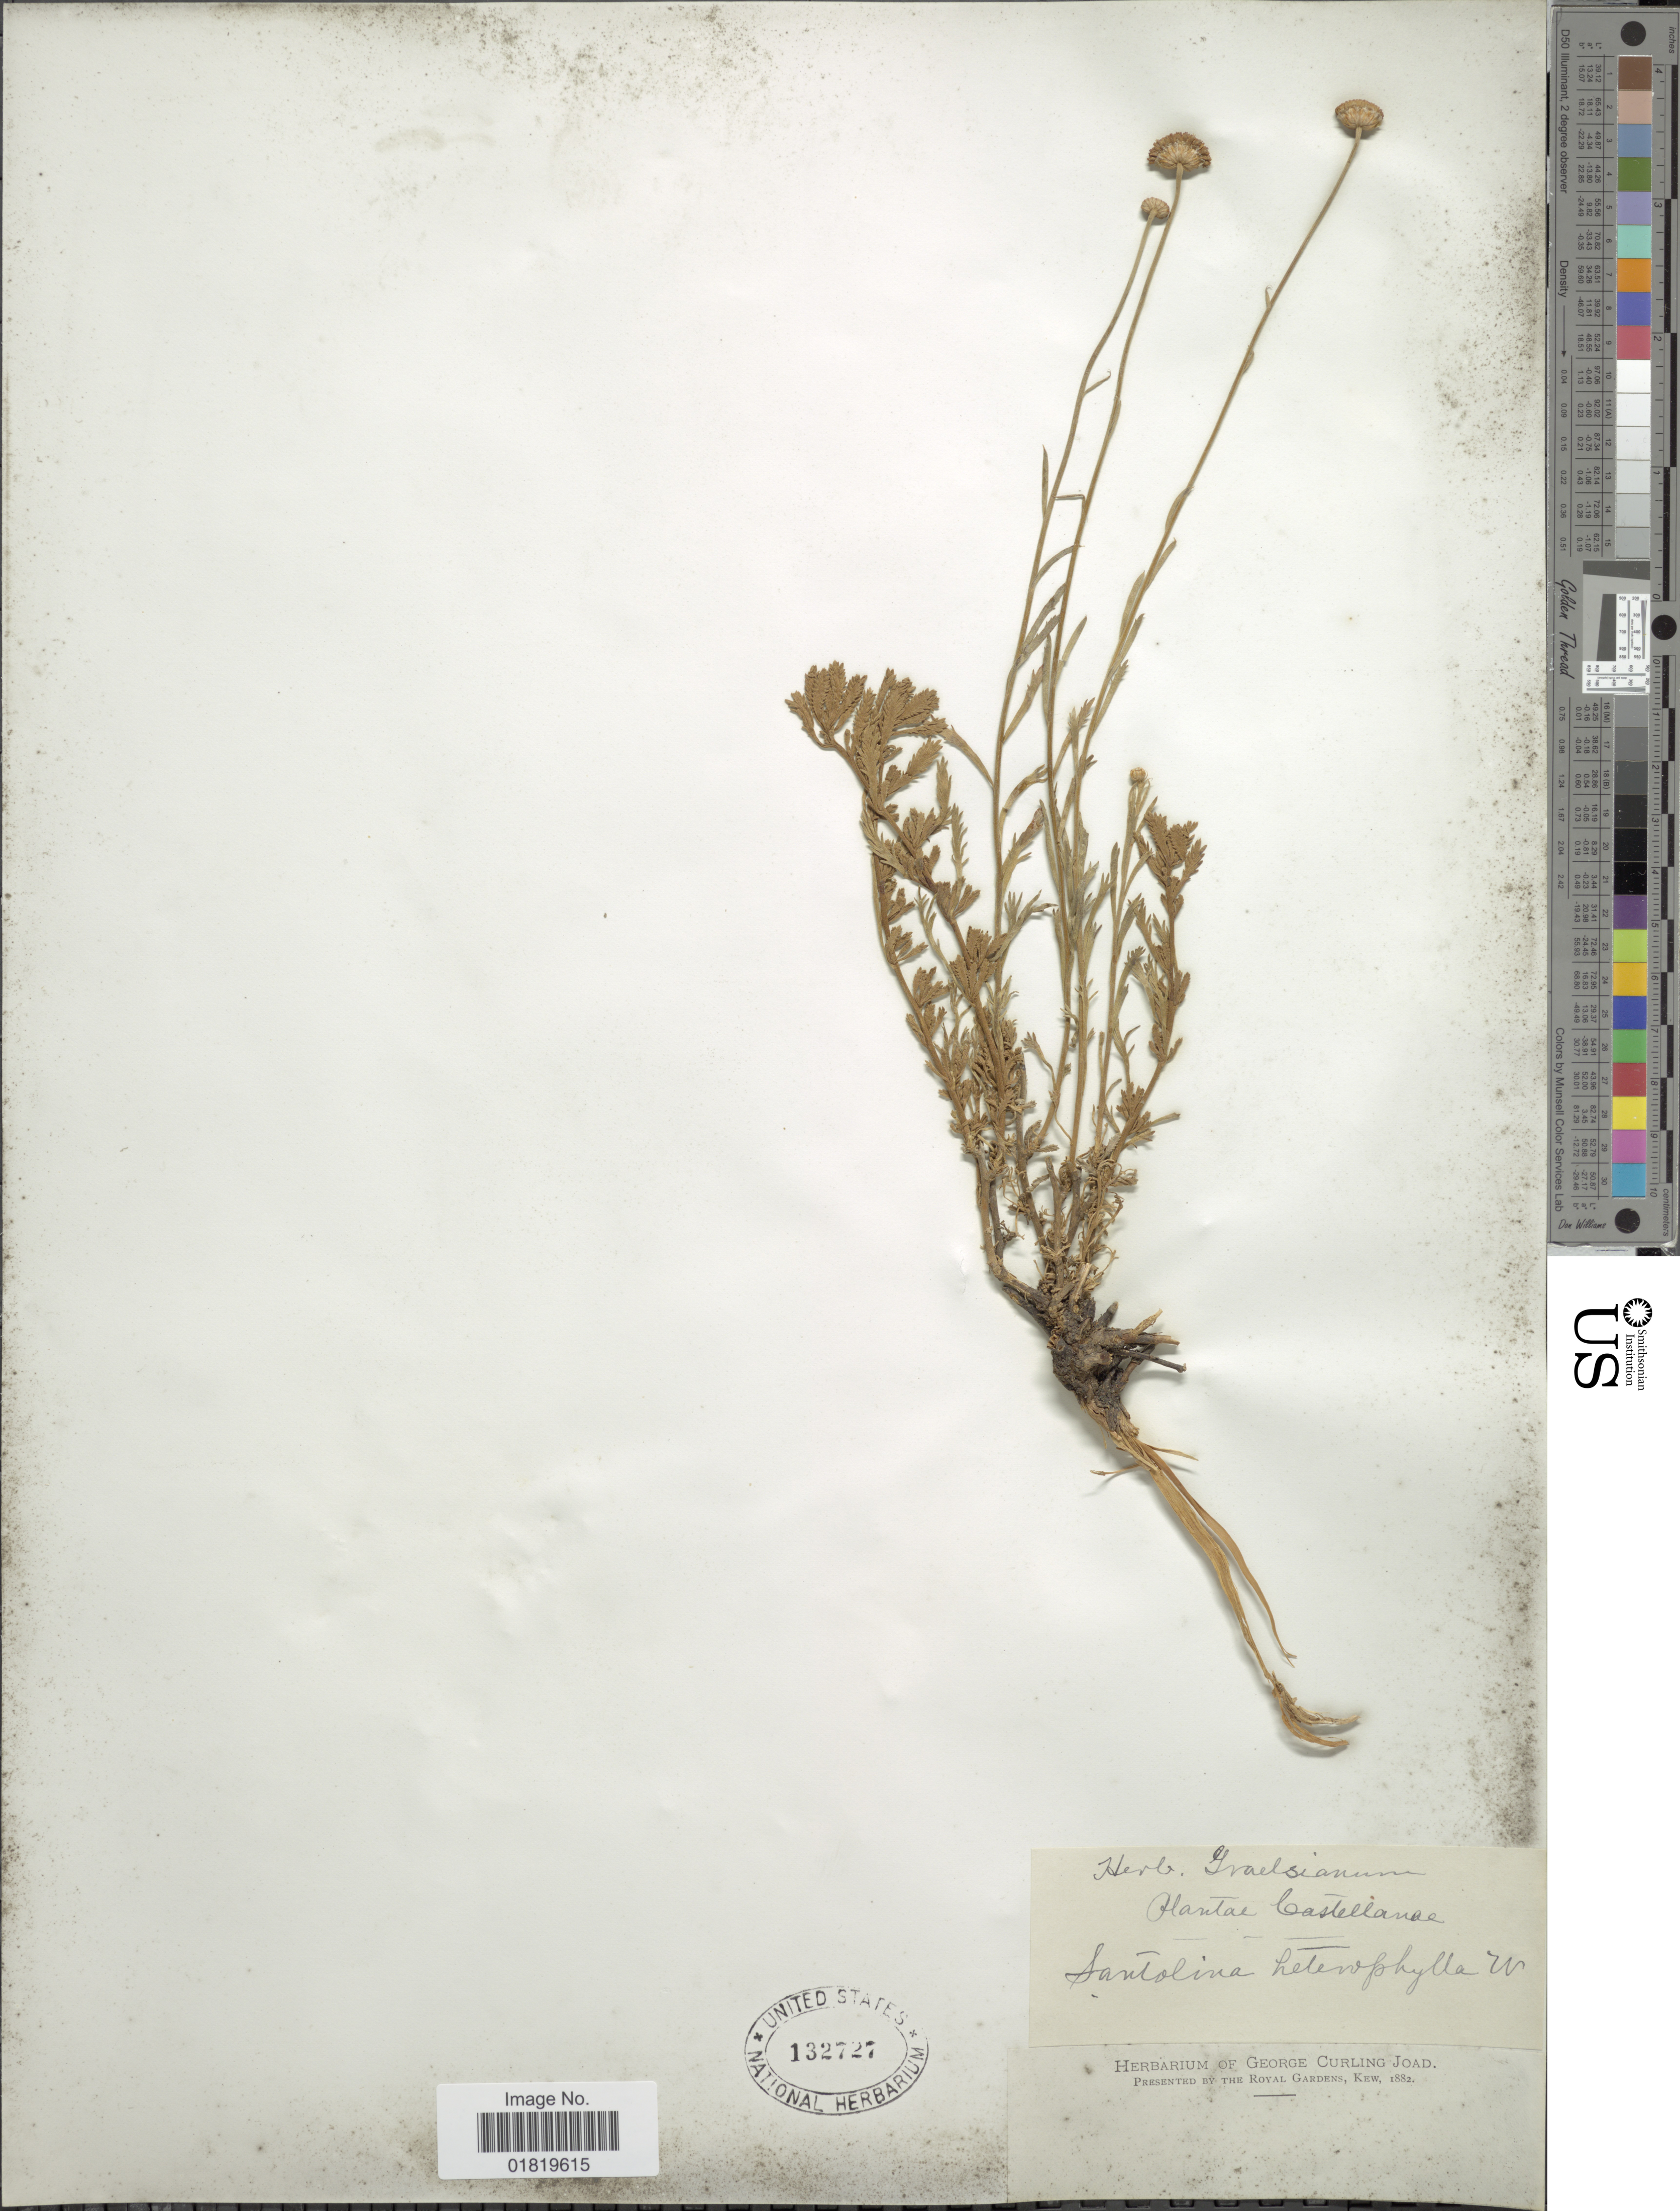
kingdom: Plantae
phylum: Tracheophyta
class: Magnoliopsida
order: Asterales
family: Asteraceae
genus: Santolina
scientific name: Santolina heterophylla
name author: Willk. & Cutanda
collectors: Herbarium Graelsianum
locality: Castellanae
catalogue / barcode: US 132727